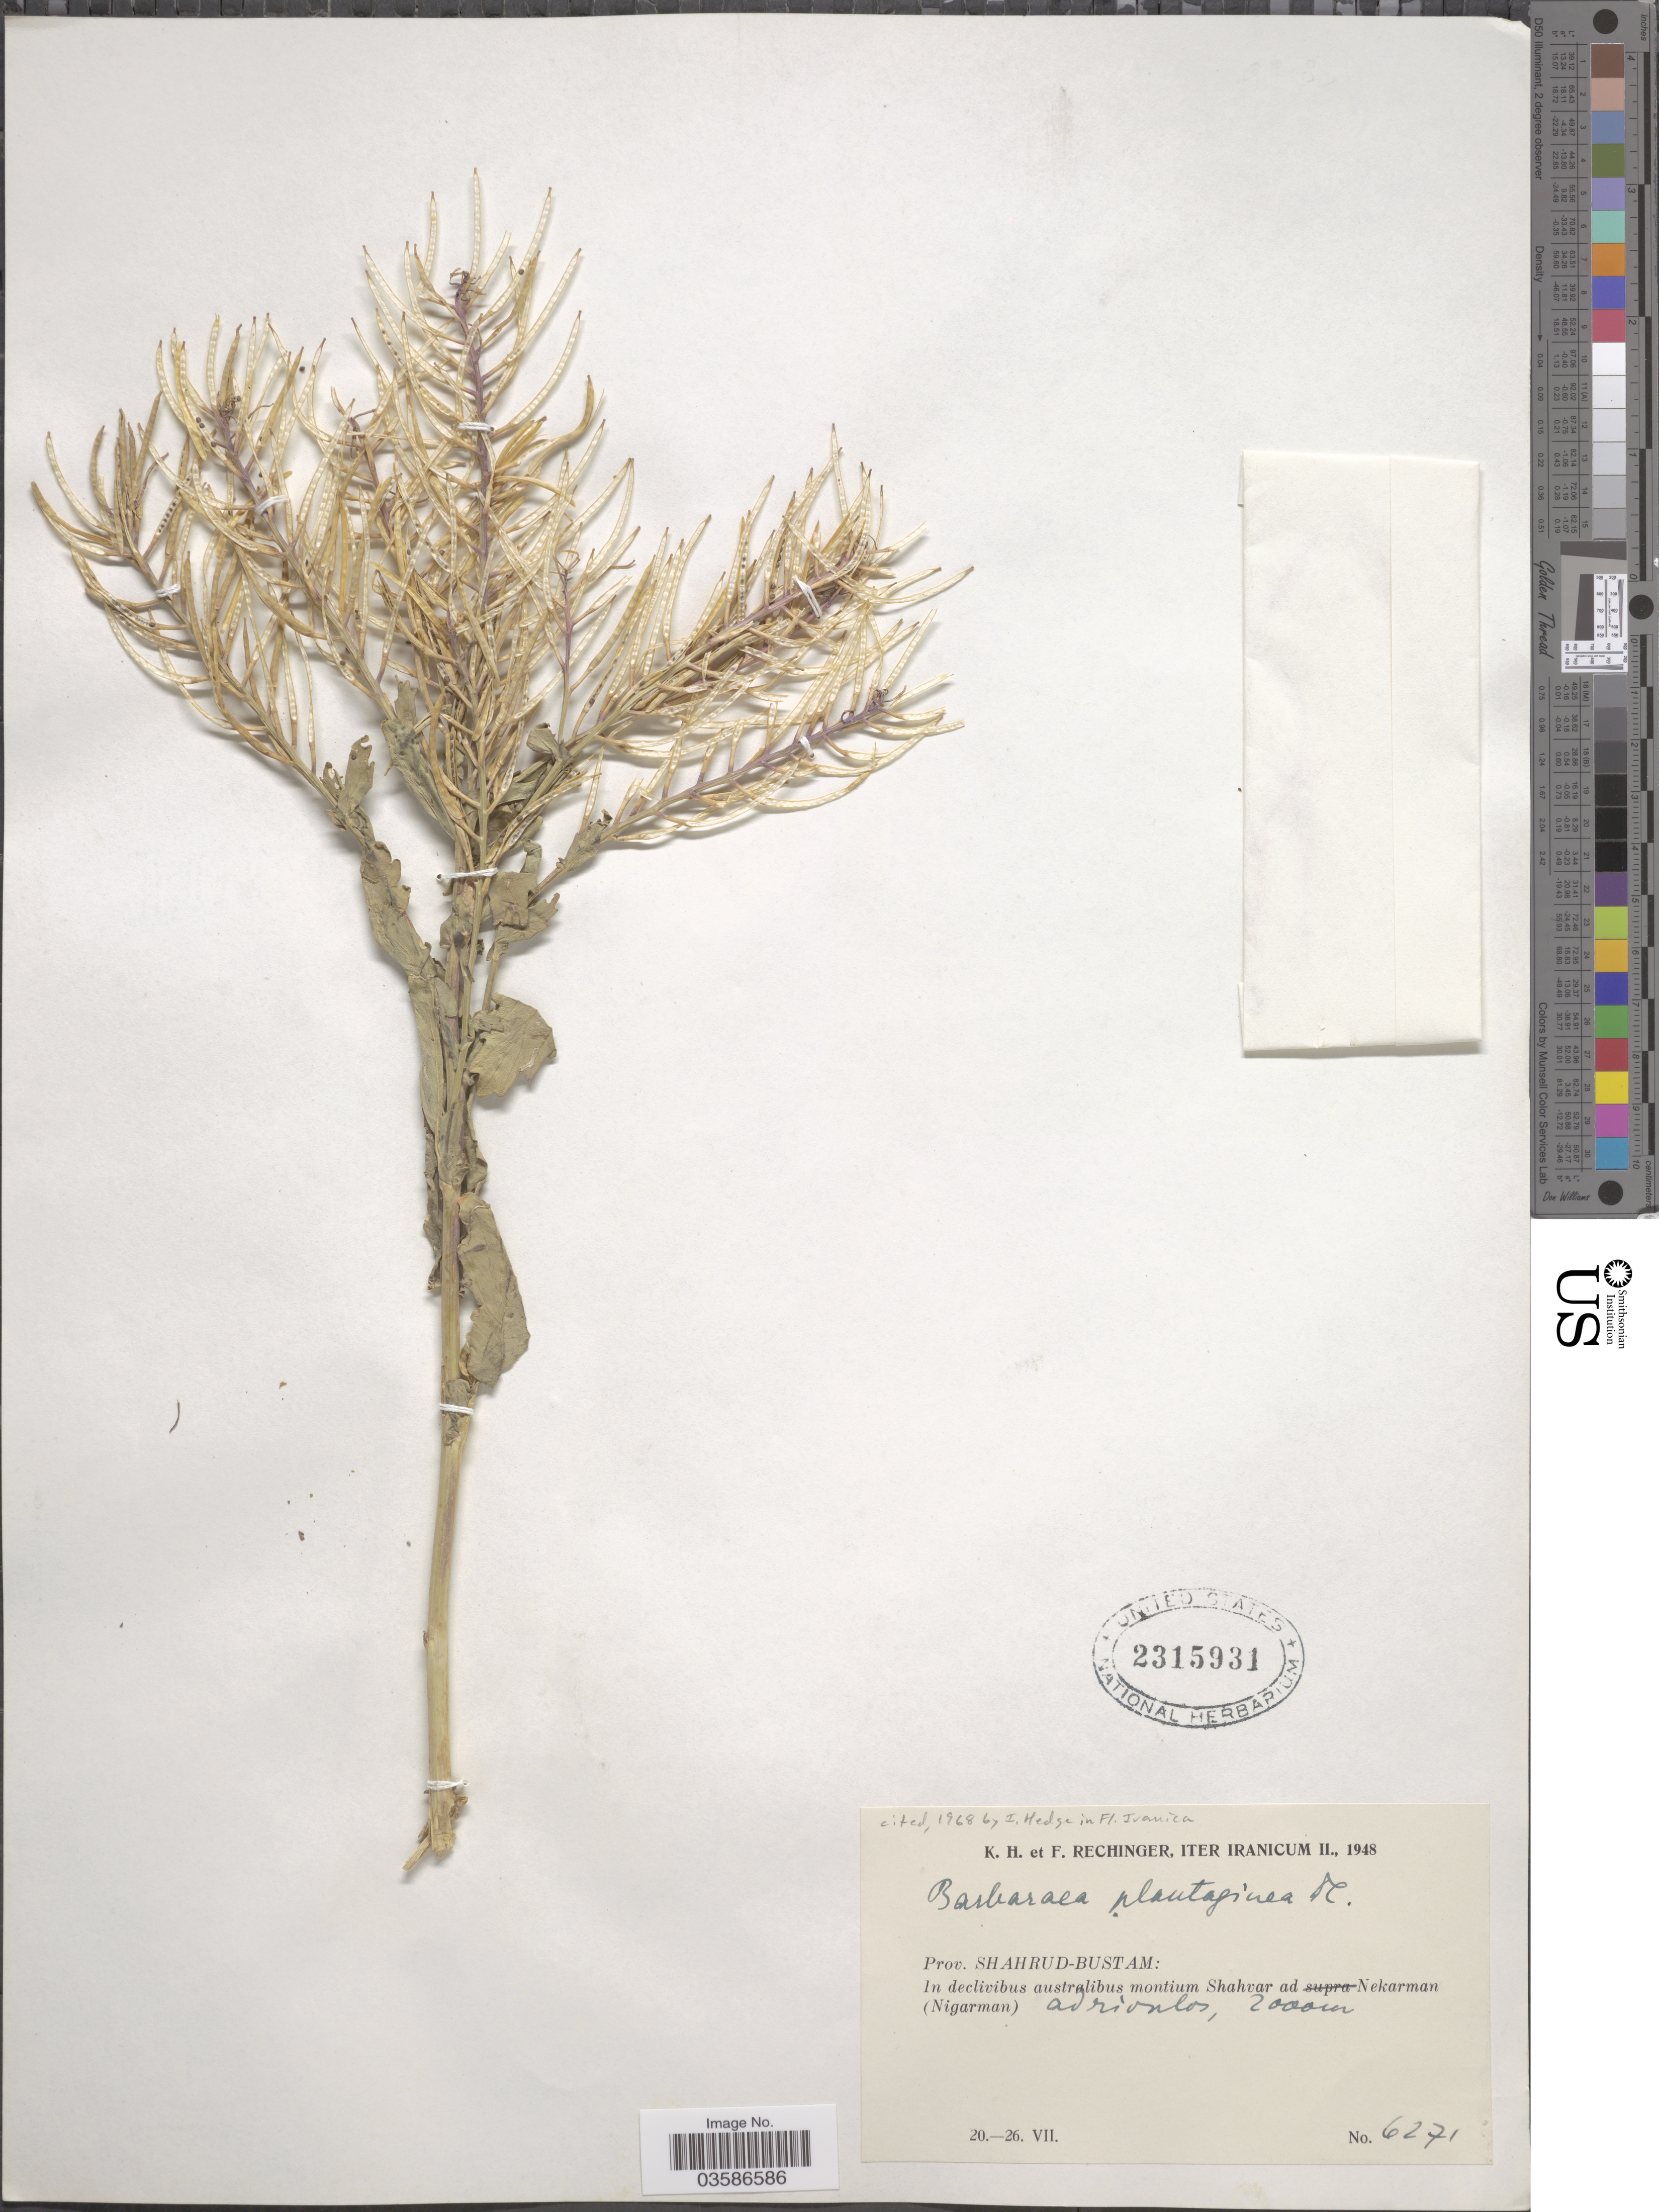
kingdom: Plantae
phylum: Tracheophyta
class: Magnoliopsida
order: Brassicales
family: Brassicaceae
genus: Barbarea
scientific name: Barbarea plantaginea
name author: DC.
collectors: K. H. Rechinger & F. Rechinger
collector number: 6271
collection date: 1948-07-20/1948-07-26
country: Iran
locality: Prov. Shahrud-Bustam: In declivibus australibus montium Shahvar ad Nekarman (Nigarman).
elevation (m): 2000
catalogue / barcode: US 2315931